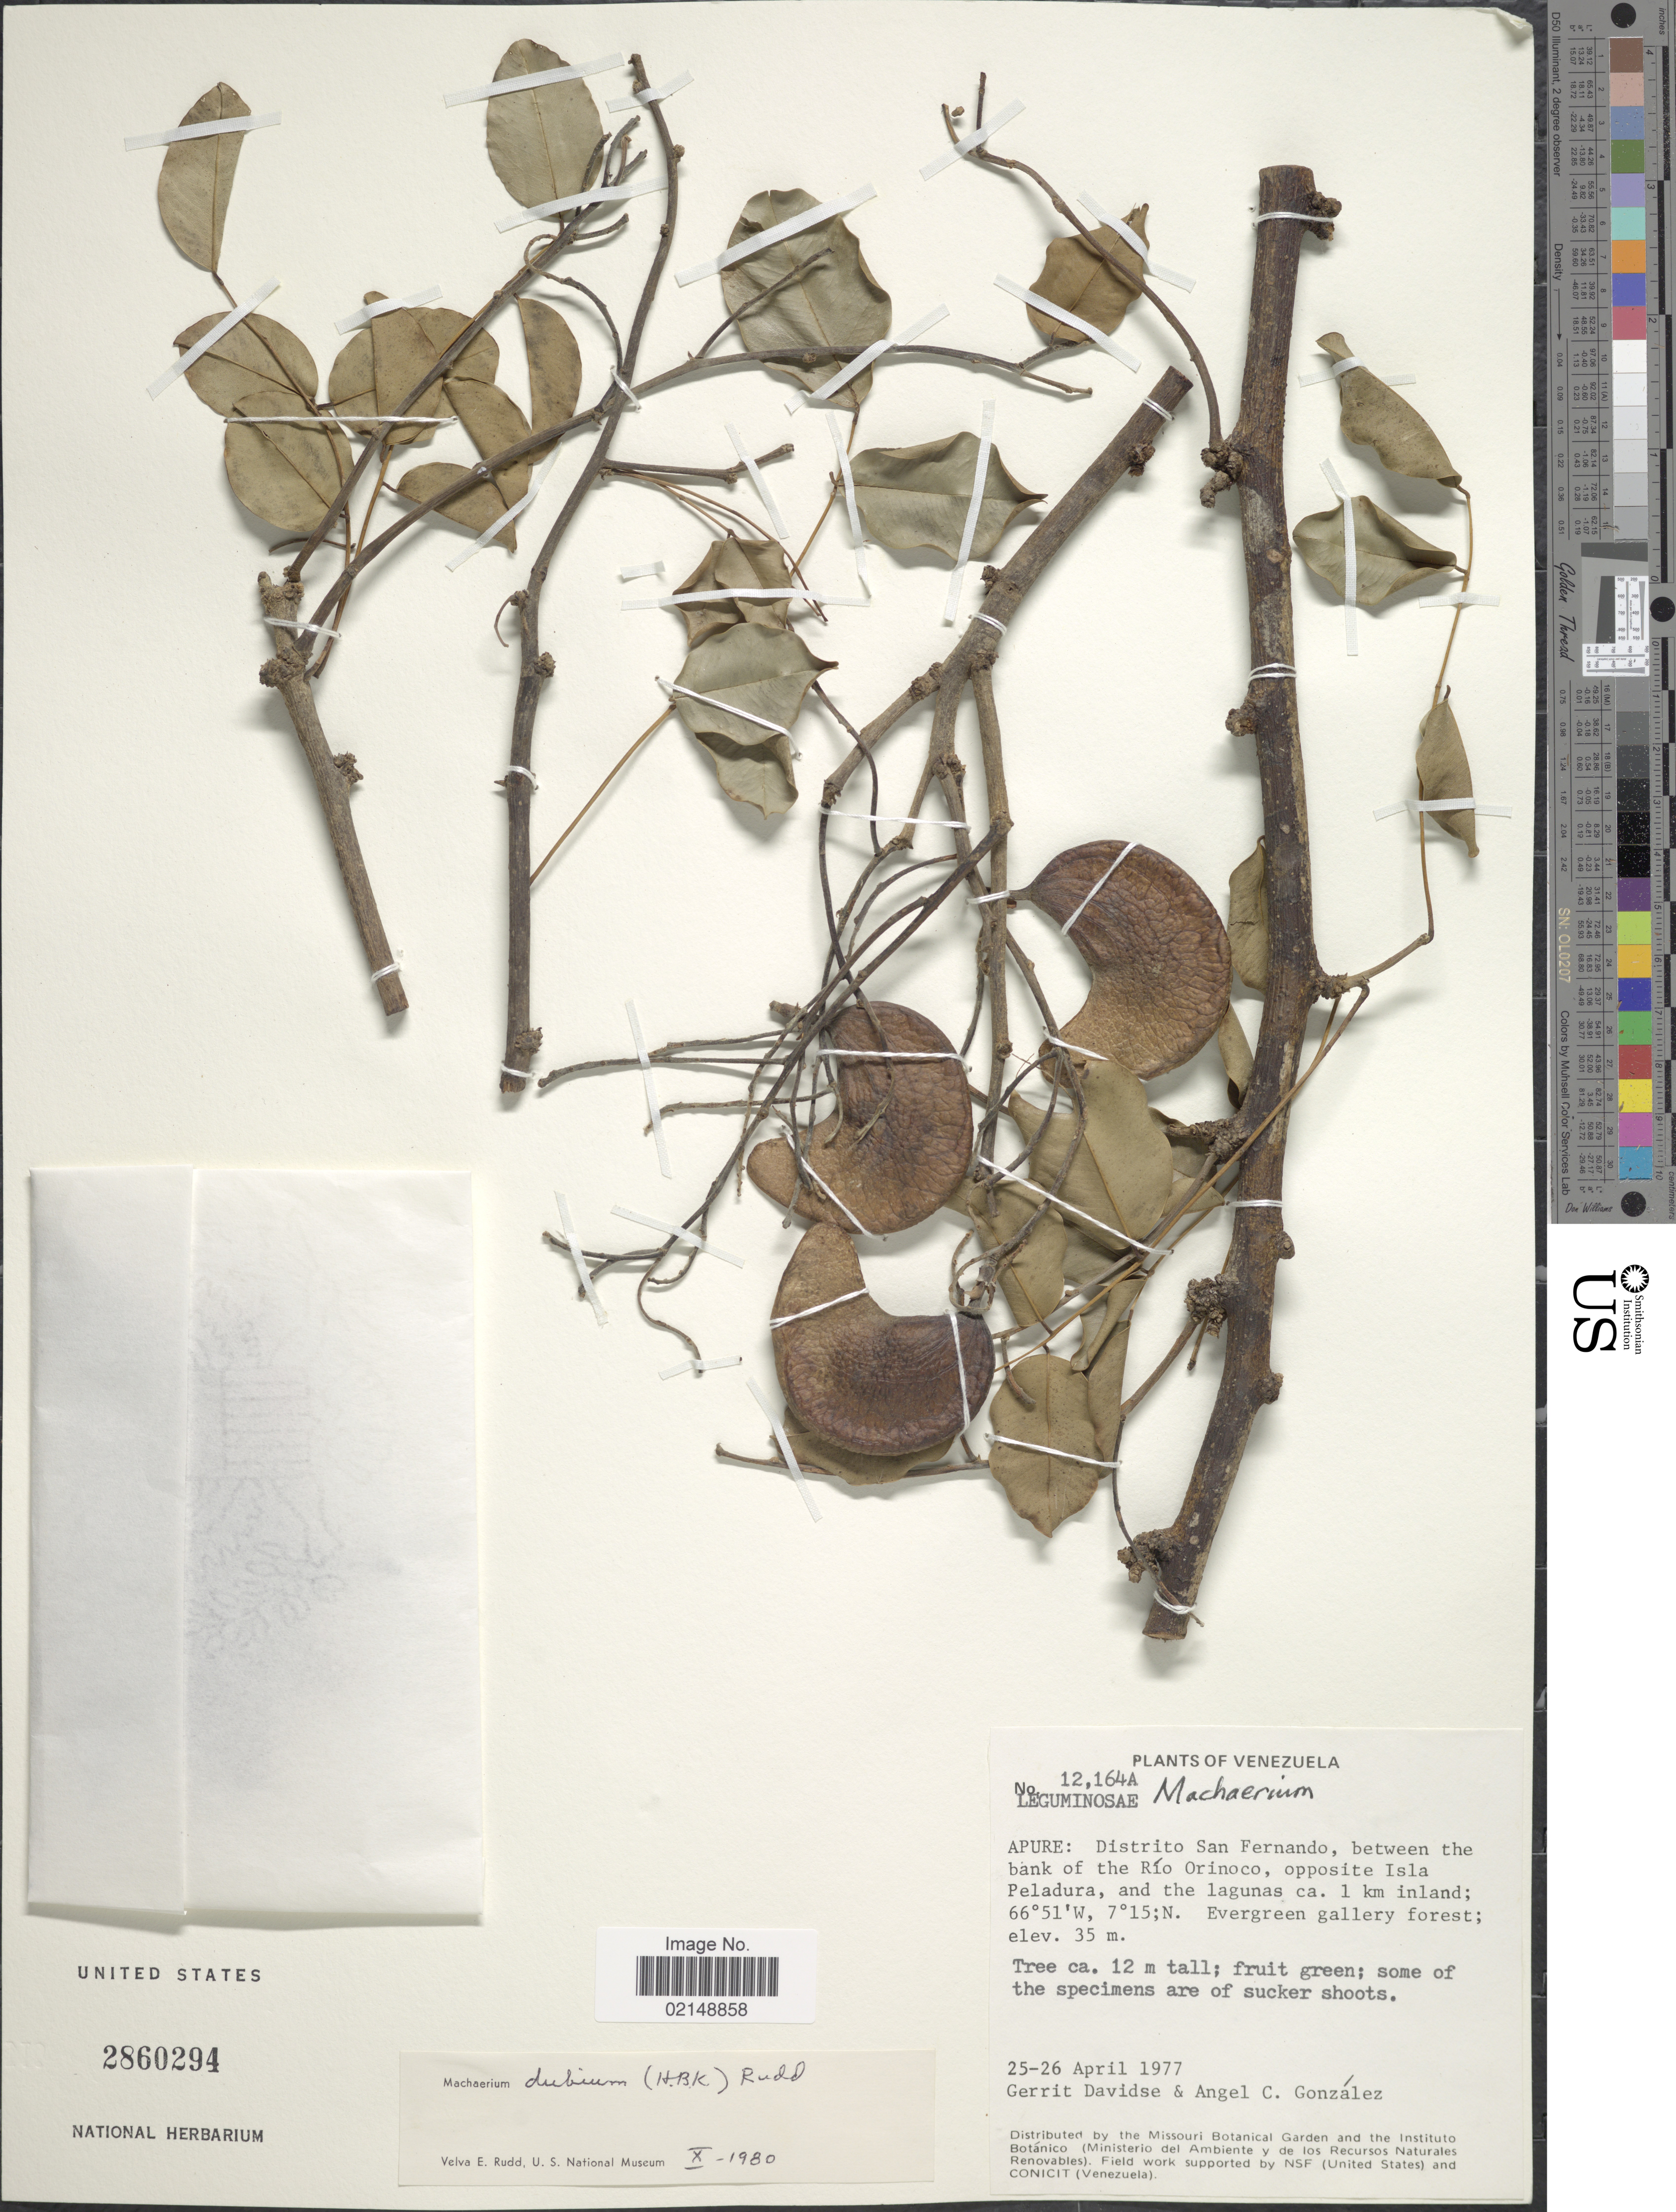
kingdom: Plantae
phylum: Tracheophyta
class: Magnoliopsida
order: Fabales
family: Fabaceae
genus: Machaerium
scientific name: Machaerium dubium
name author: (Kunth) Rudd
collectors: G. Davidse & A. C. González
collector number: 12164A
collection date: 1977-04-25/1977-04-26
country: Venezuela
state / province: Apure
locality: Distrito San Fernanado, between the bank of the Rio Orinoco, opposite Isla Peladura, and the lagunas ca. 1 km inland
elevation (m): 35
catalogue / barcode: US 2860294